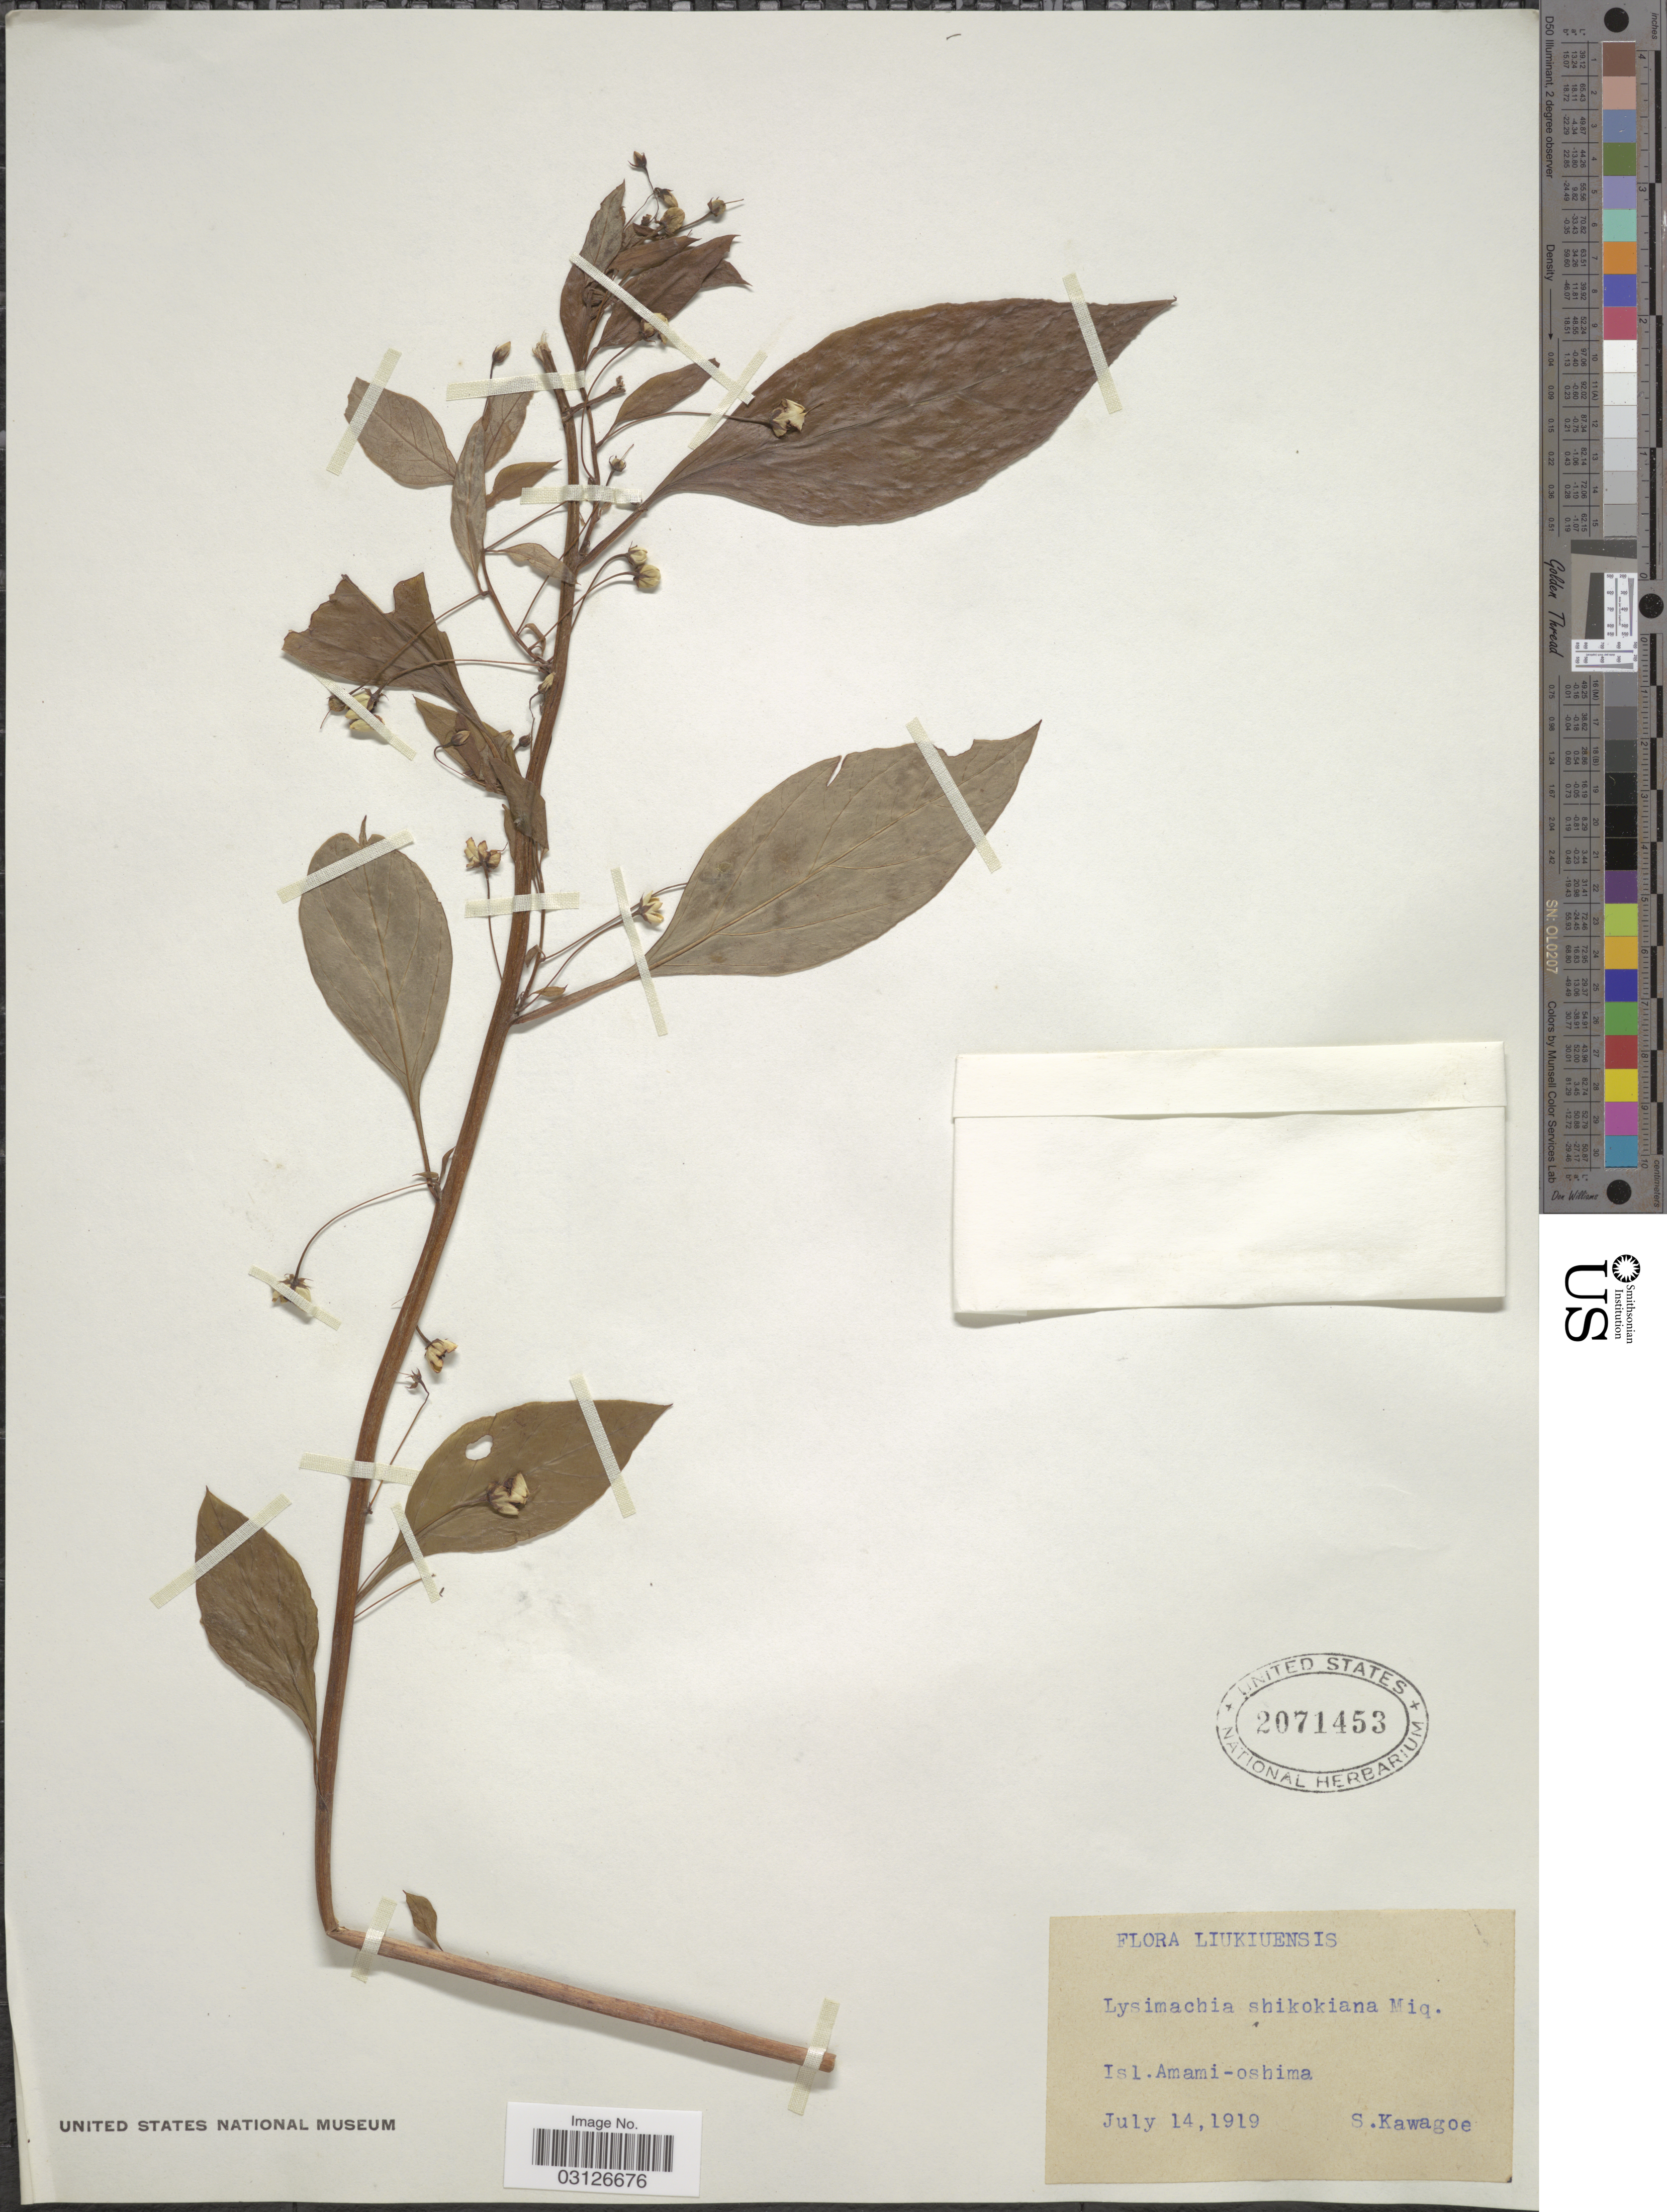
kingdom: Plantae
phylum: Tracheophyta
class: Magnoliopsida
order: Ericales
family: Primulaceae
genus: Lysimachia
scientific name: Lysimachia sikokiana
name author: Miq.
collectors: S. Kawagoe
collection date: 1919-07-14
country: Japan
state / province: Okinawa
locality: Liukiuensis. Isl. Amami-oshima.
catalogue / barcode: US 2071453